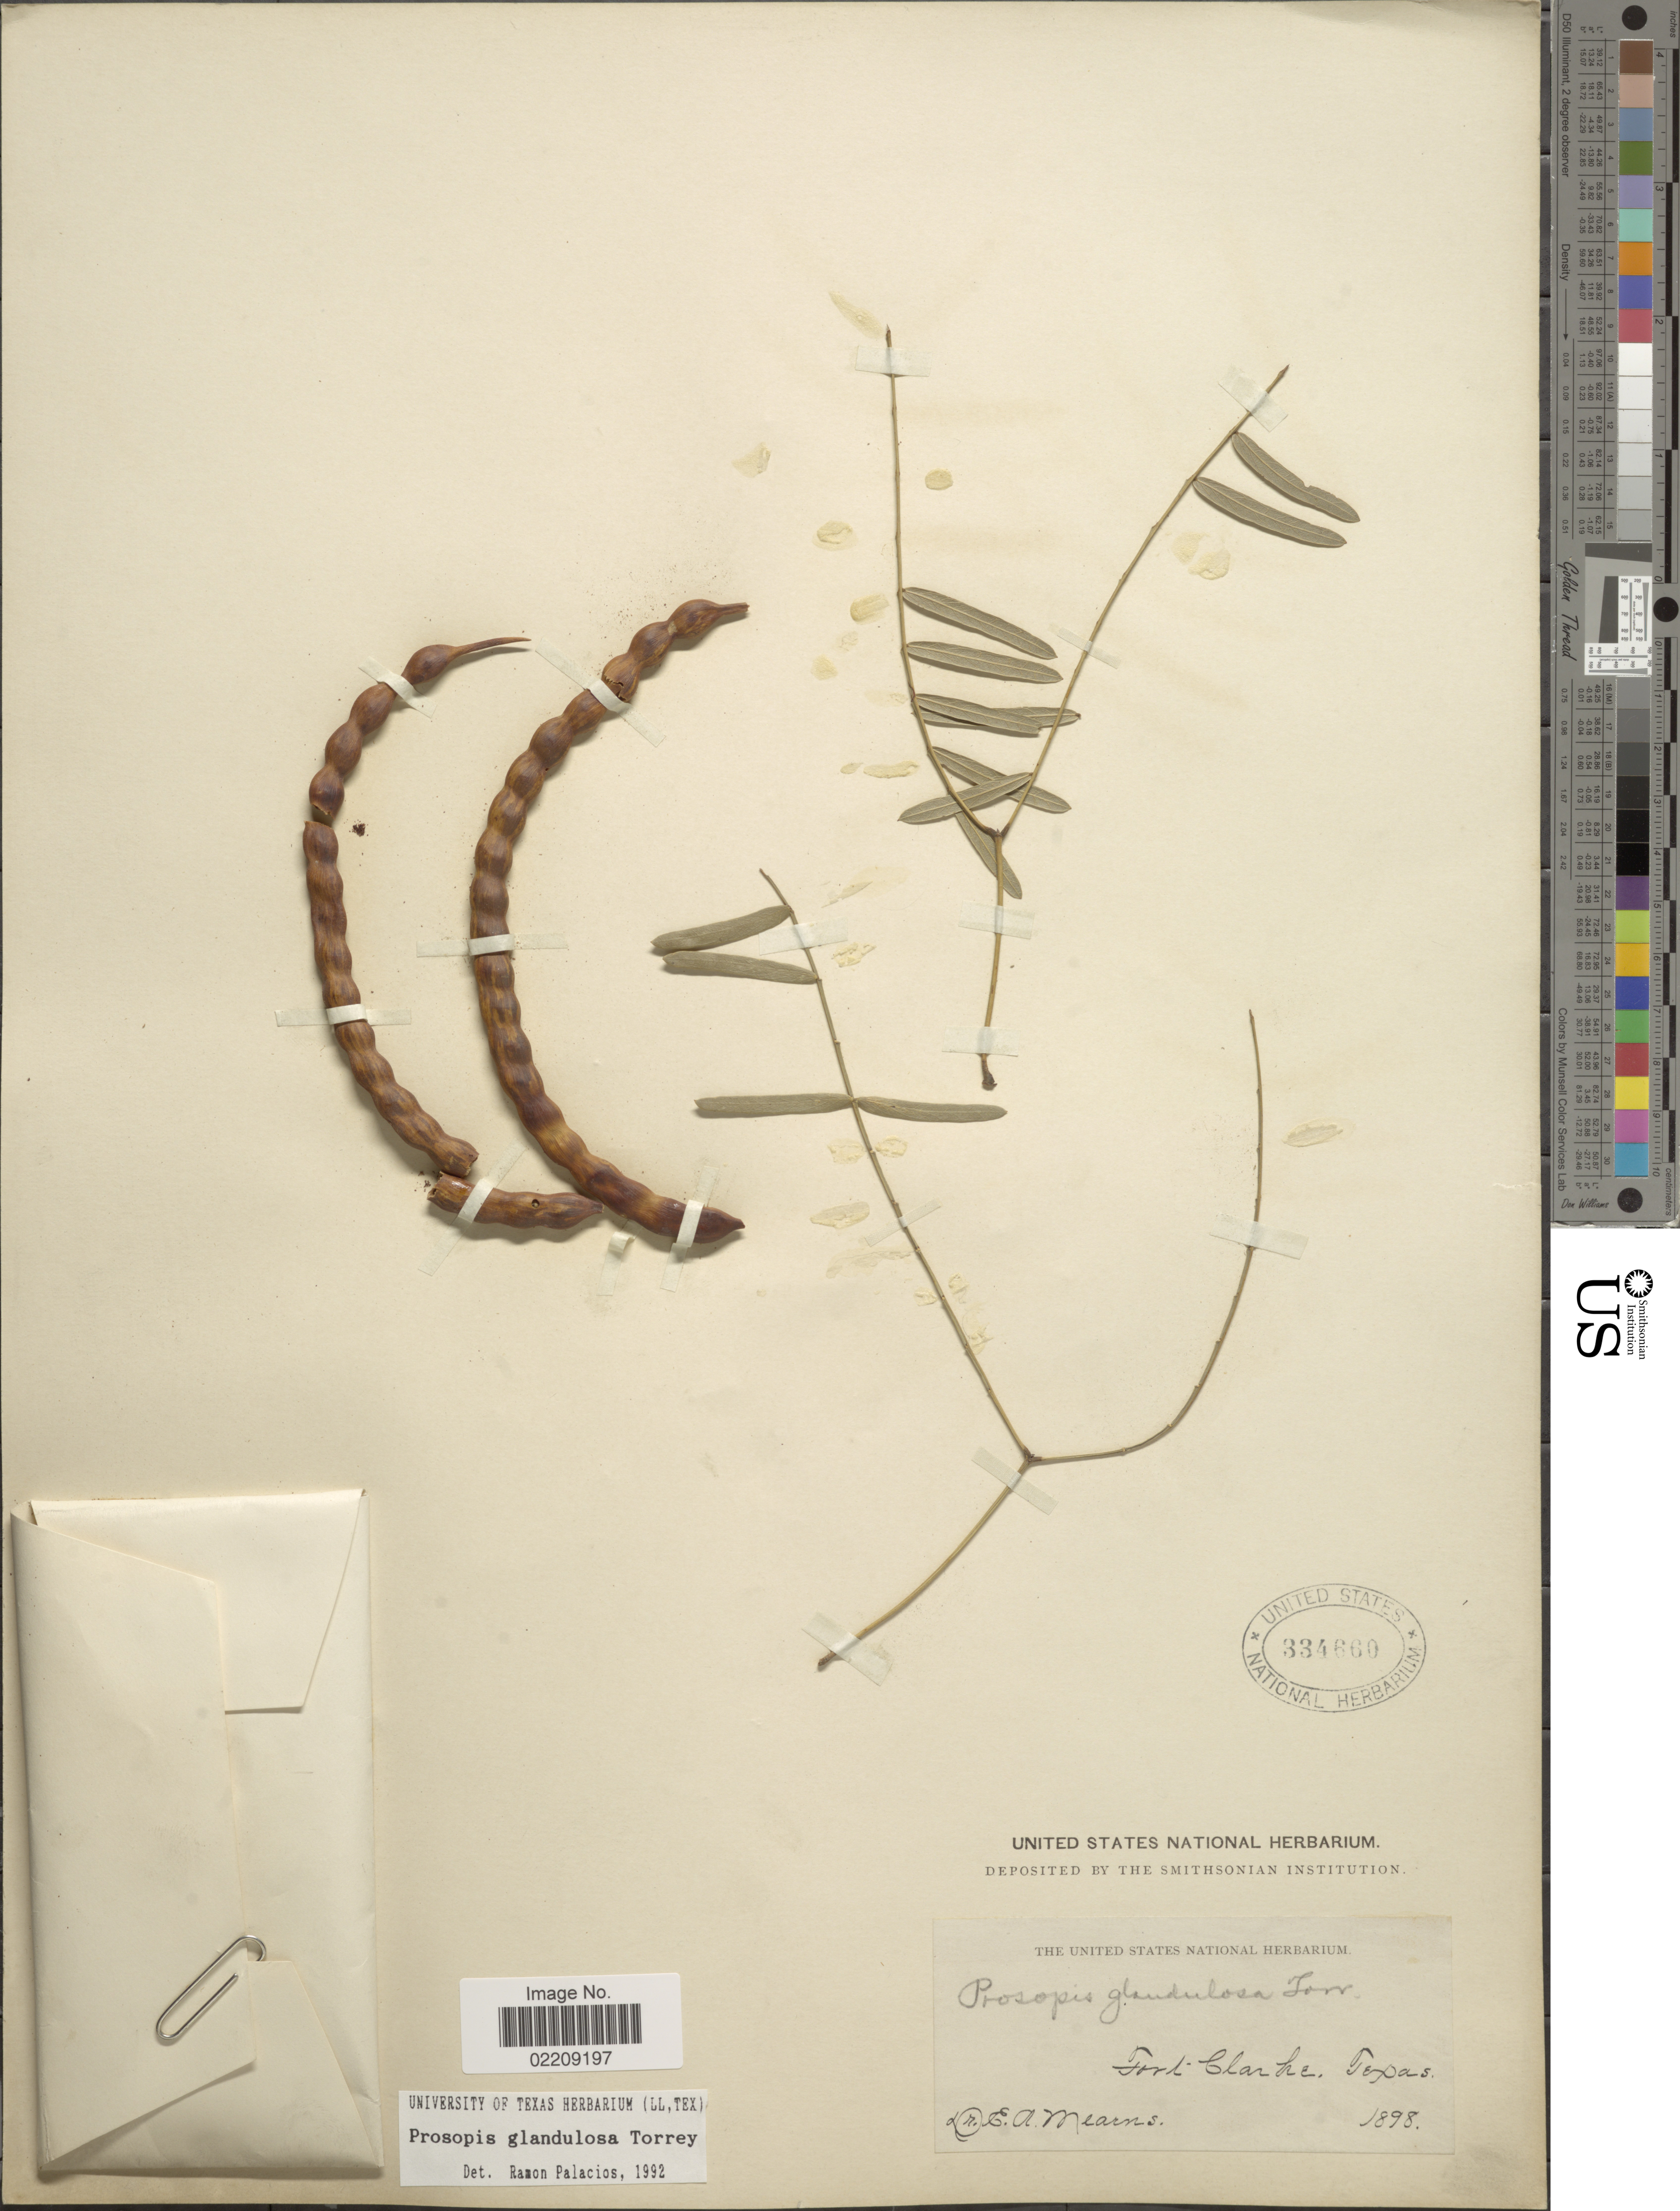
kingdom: Plantae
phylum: Tracheophyta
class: Magnoliopsida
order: Fabales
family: Fabaceae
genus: Neltuma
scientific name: Neltuma glandulosa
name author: (Torr.) Britton & Rose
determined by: Strong, Mark T., (BOT), Smithsonian Institution - National Museum of Natural History (UNITED STATES)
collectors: E. A. Mearns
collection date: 1898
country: United States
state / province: Texas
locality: Fort-Clarke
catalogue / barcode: US 334660